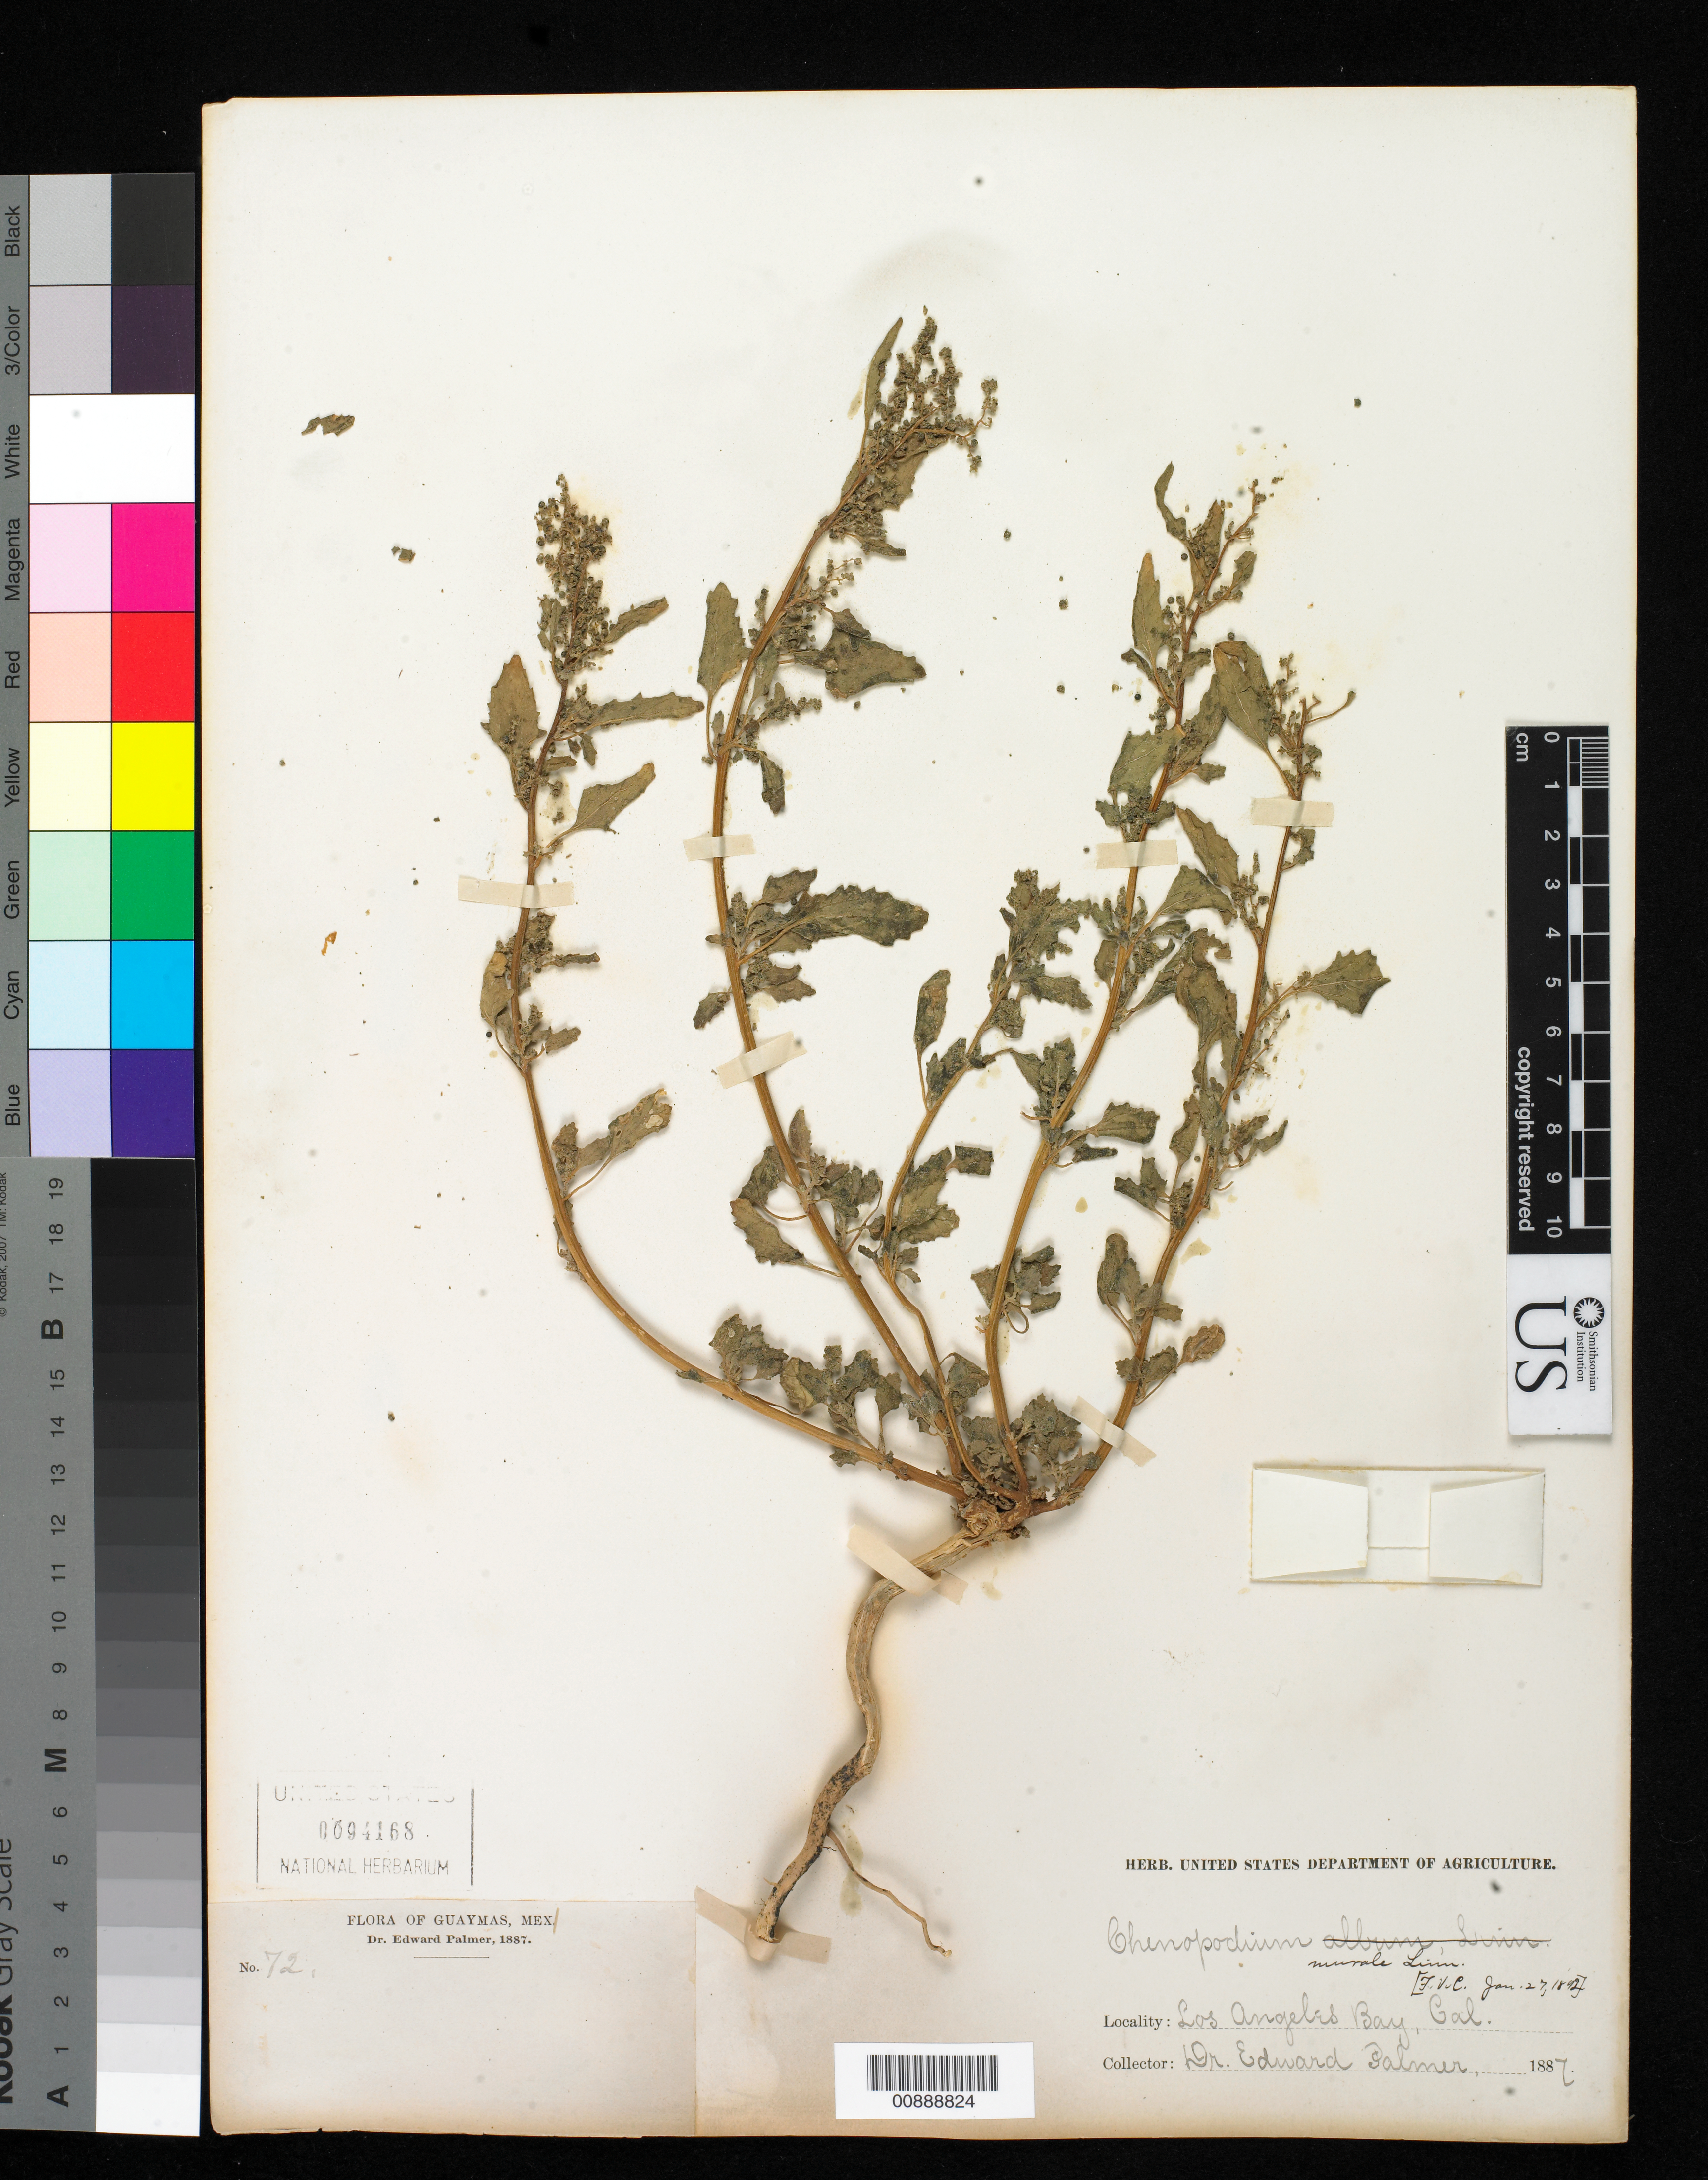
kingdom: Plantae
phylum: Tracheophyta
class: Magnoliopsida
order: Caryophyllales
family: Amaranthaceae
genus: Chenopodium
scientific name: Chenopodium murale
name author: L.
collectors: E. Palmer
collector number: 72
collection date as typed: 1887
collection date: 1887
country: Mexico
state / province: Baja California Norte / Sonora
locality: Los Angeles Bay, Baja California and Guaymas, Sonora.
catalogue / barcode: US 94168